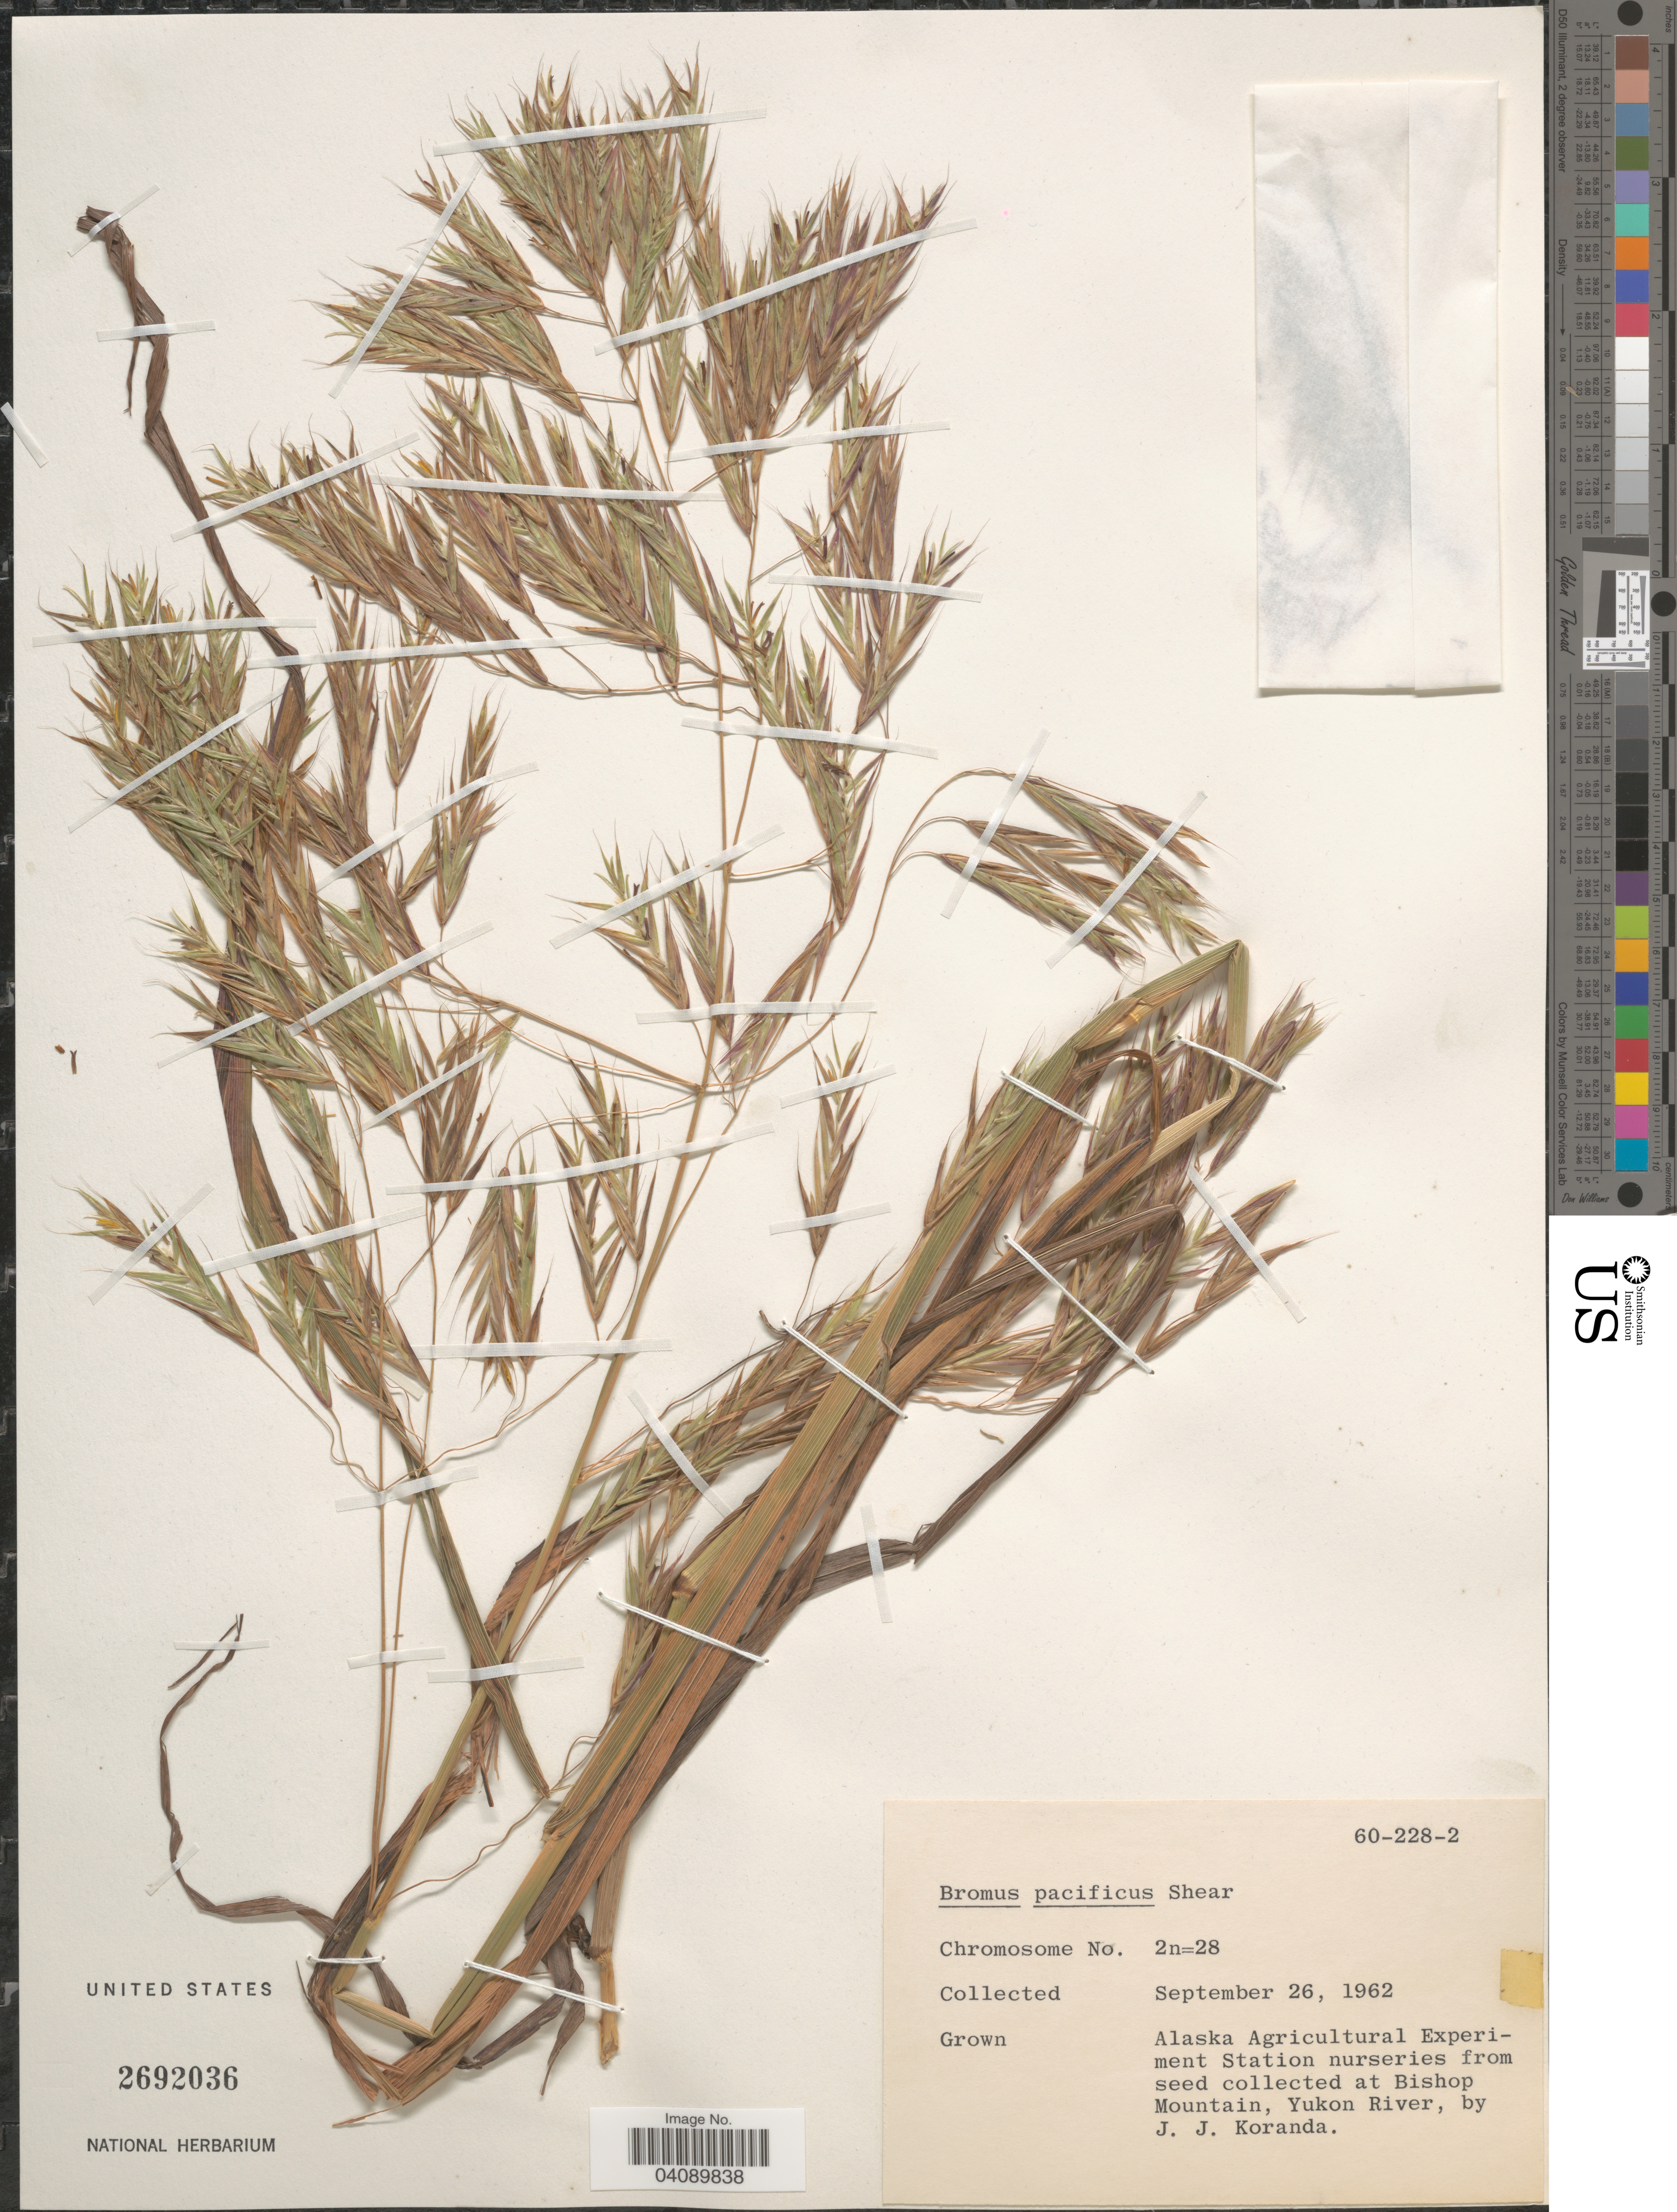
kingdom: Plantae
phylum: Tracheophyta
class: Liliopsida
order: Poales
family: Poaceae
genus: Bromus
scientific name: Bromus pacificus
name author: Shear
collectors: J. Koranda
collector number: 60-228-2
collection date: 1962-09-26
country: United States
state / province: Alaska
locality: Alaska Agricultural Experiment Station nurseries.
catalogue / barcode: US 2692036